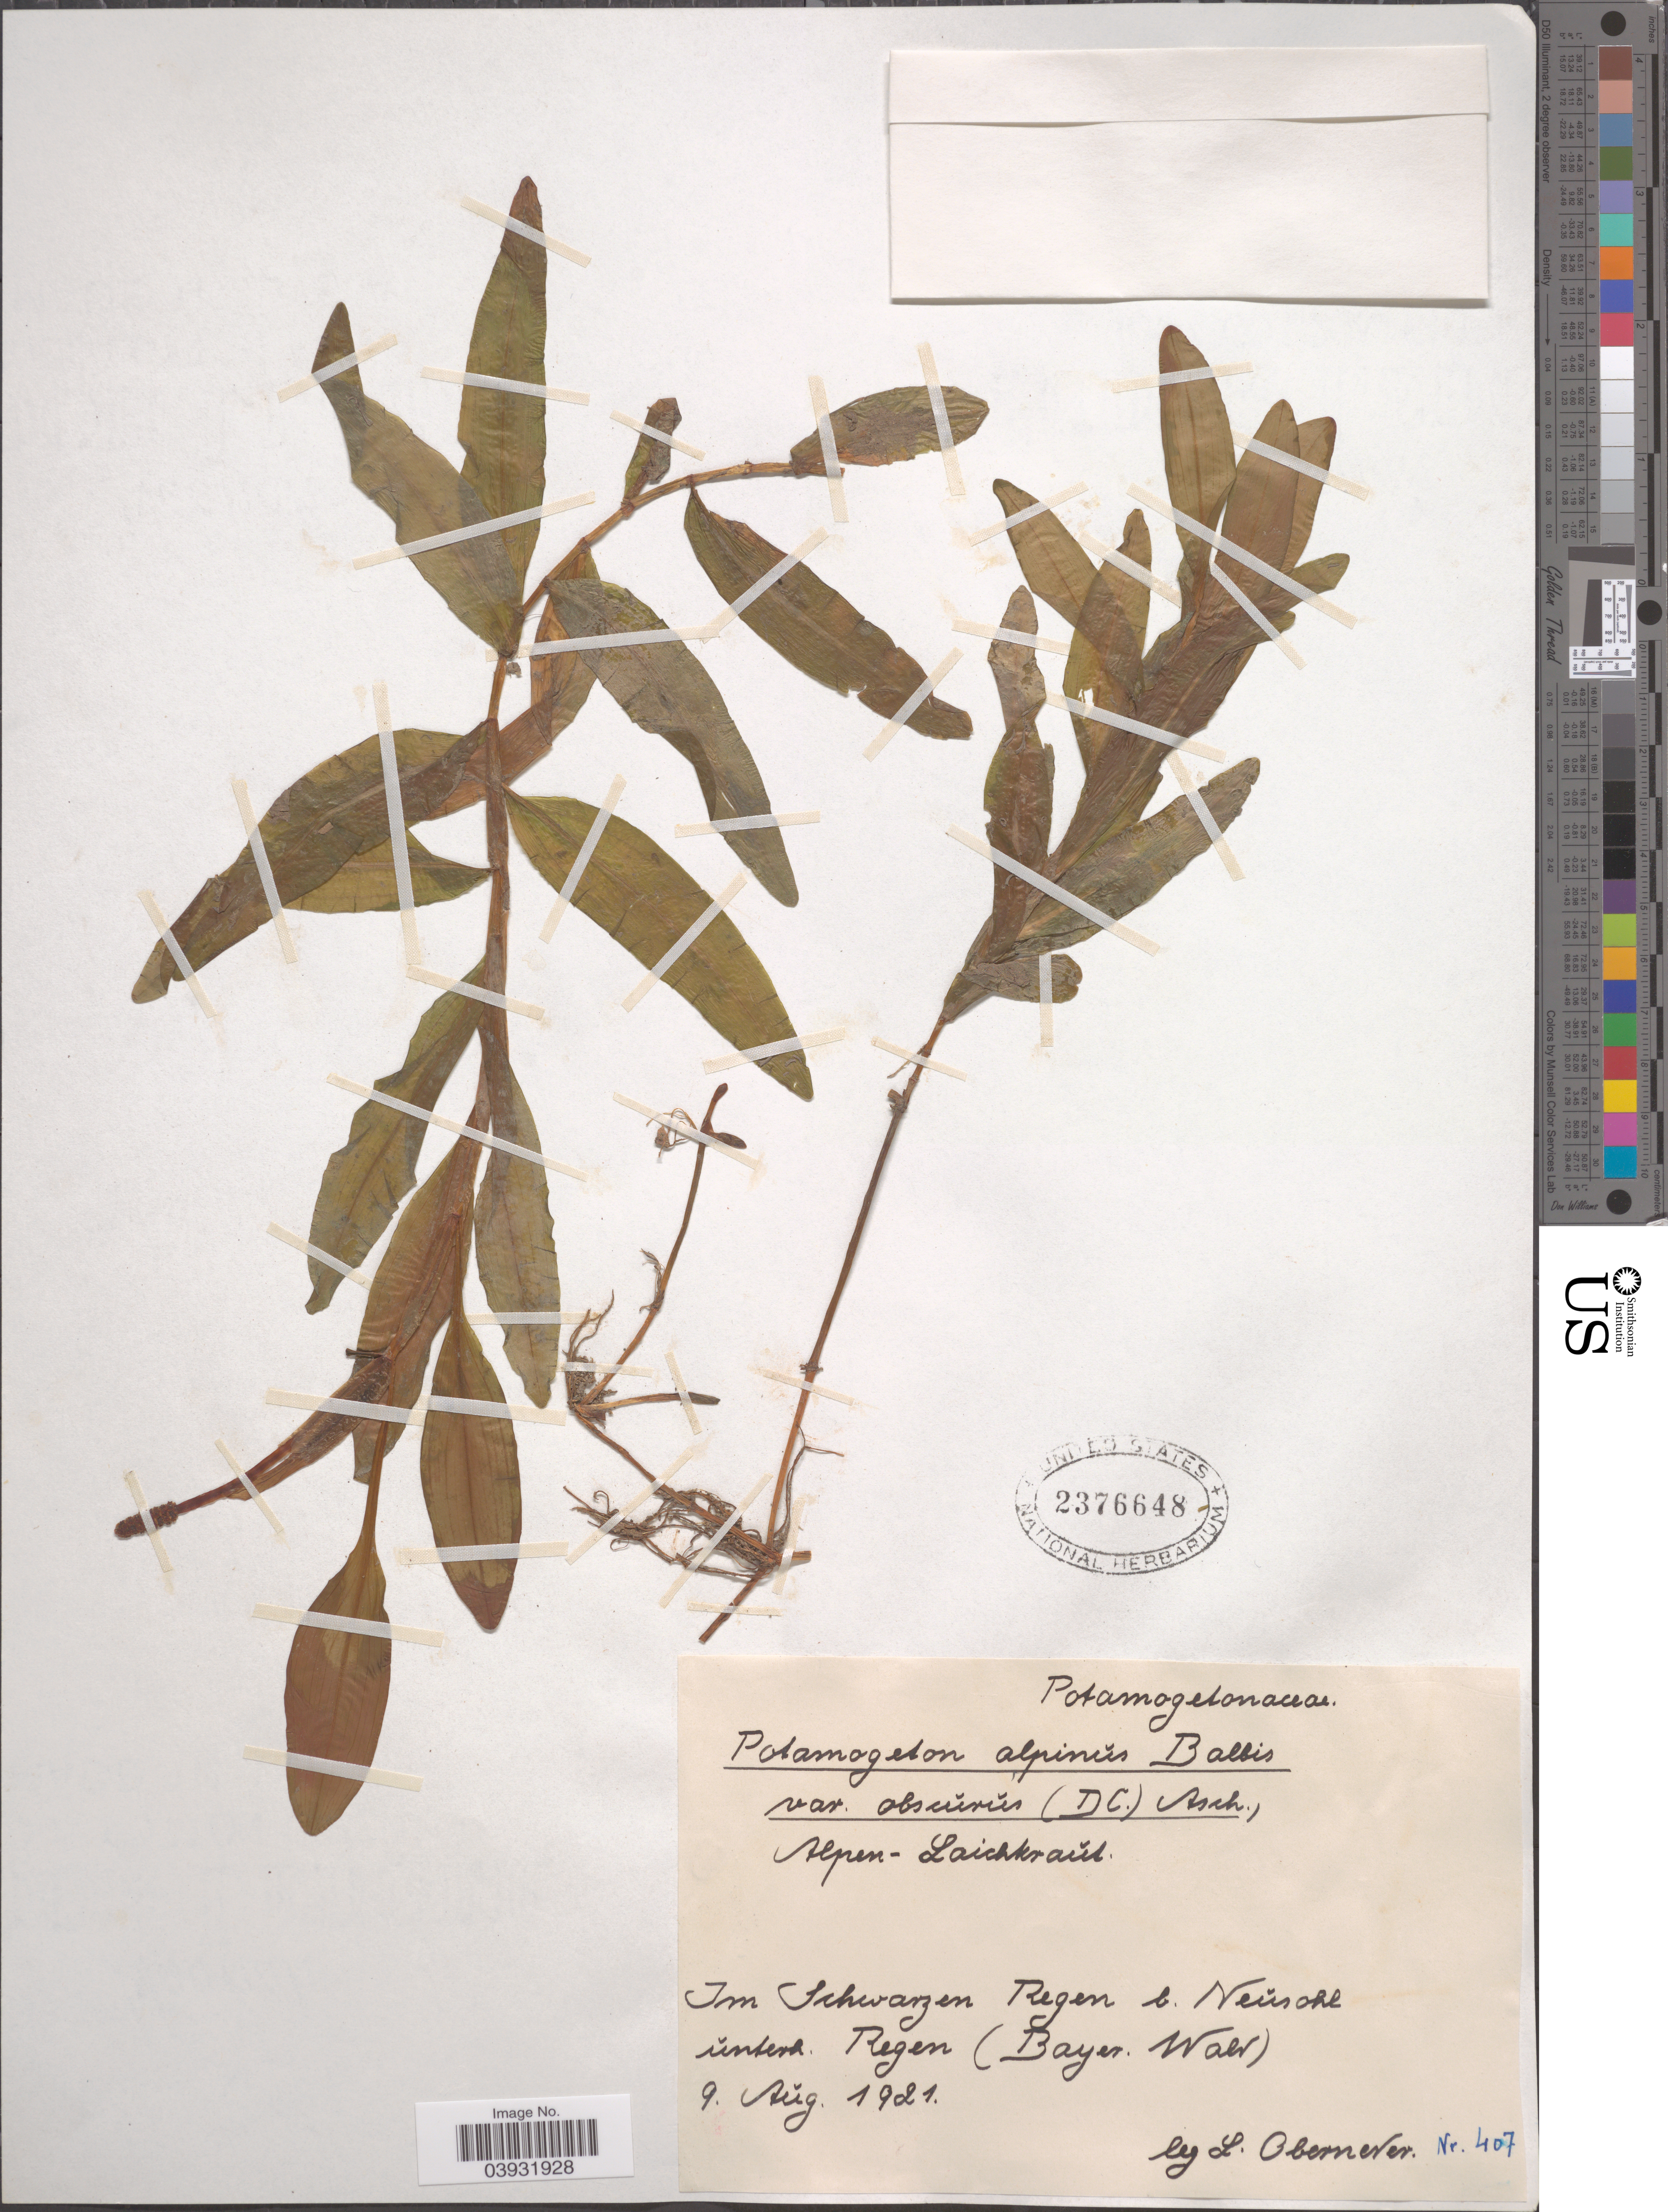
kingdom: Plantae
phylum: Tracheophyta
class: Liliopsida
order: Alismatales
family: Potamogetonaceae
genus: Potamogeton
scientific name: Potamogeton alpinus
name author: Balb.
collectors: L. Oberneder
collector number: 407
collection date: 1921-08-09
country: Germany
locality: Im Schwarzen Regen b. Neŭschl ŭnterd. Regen (Bayer. Wald).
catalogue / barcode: US 2376648